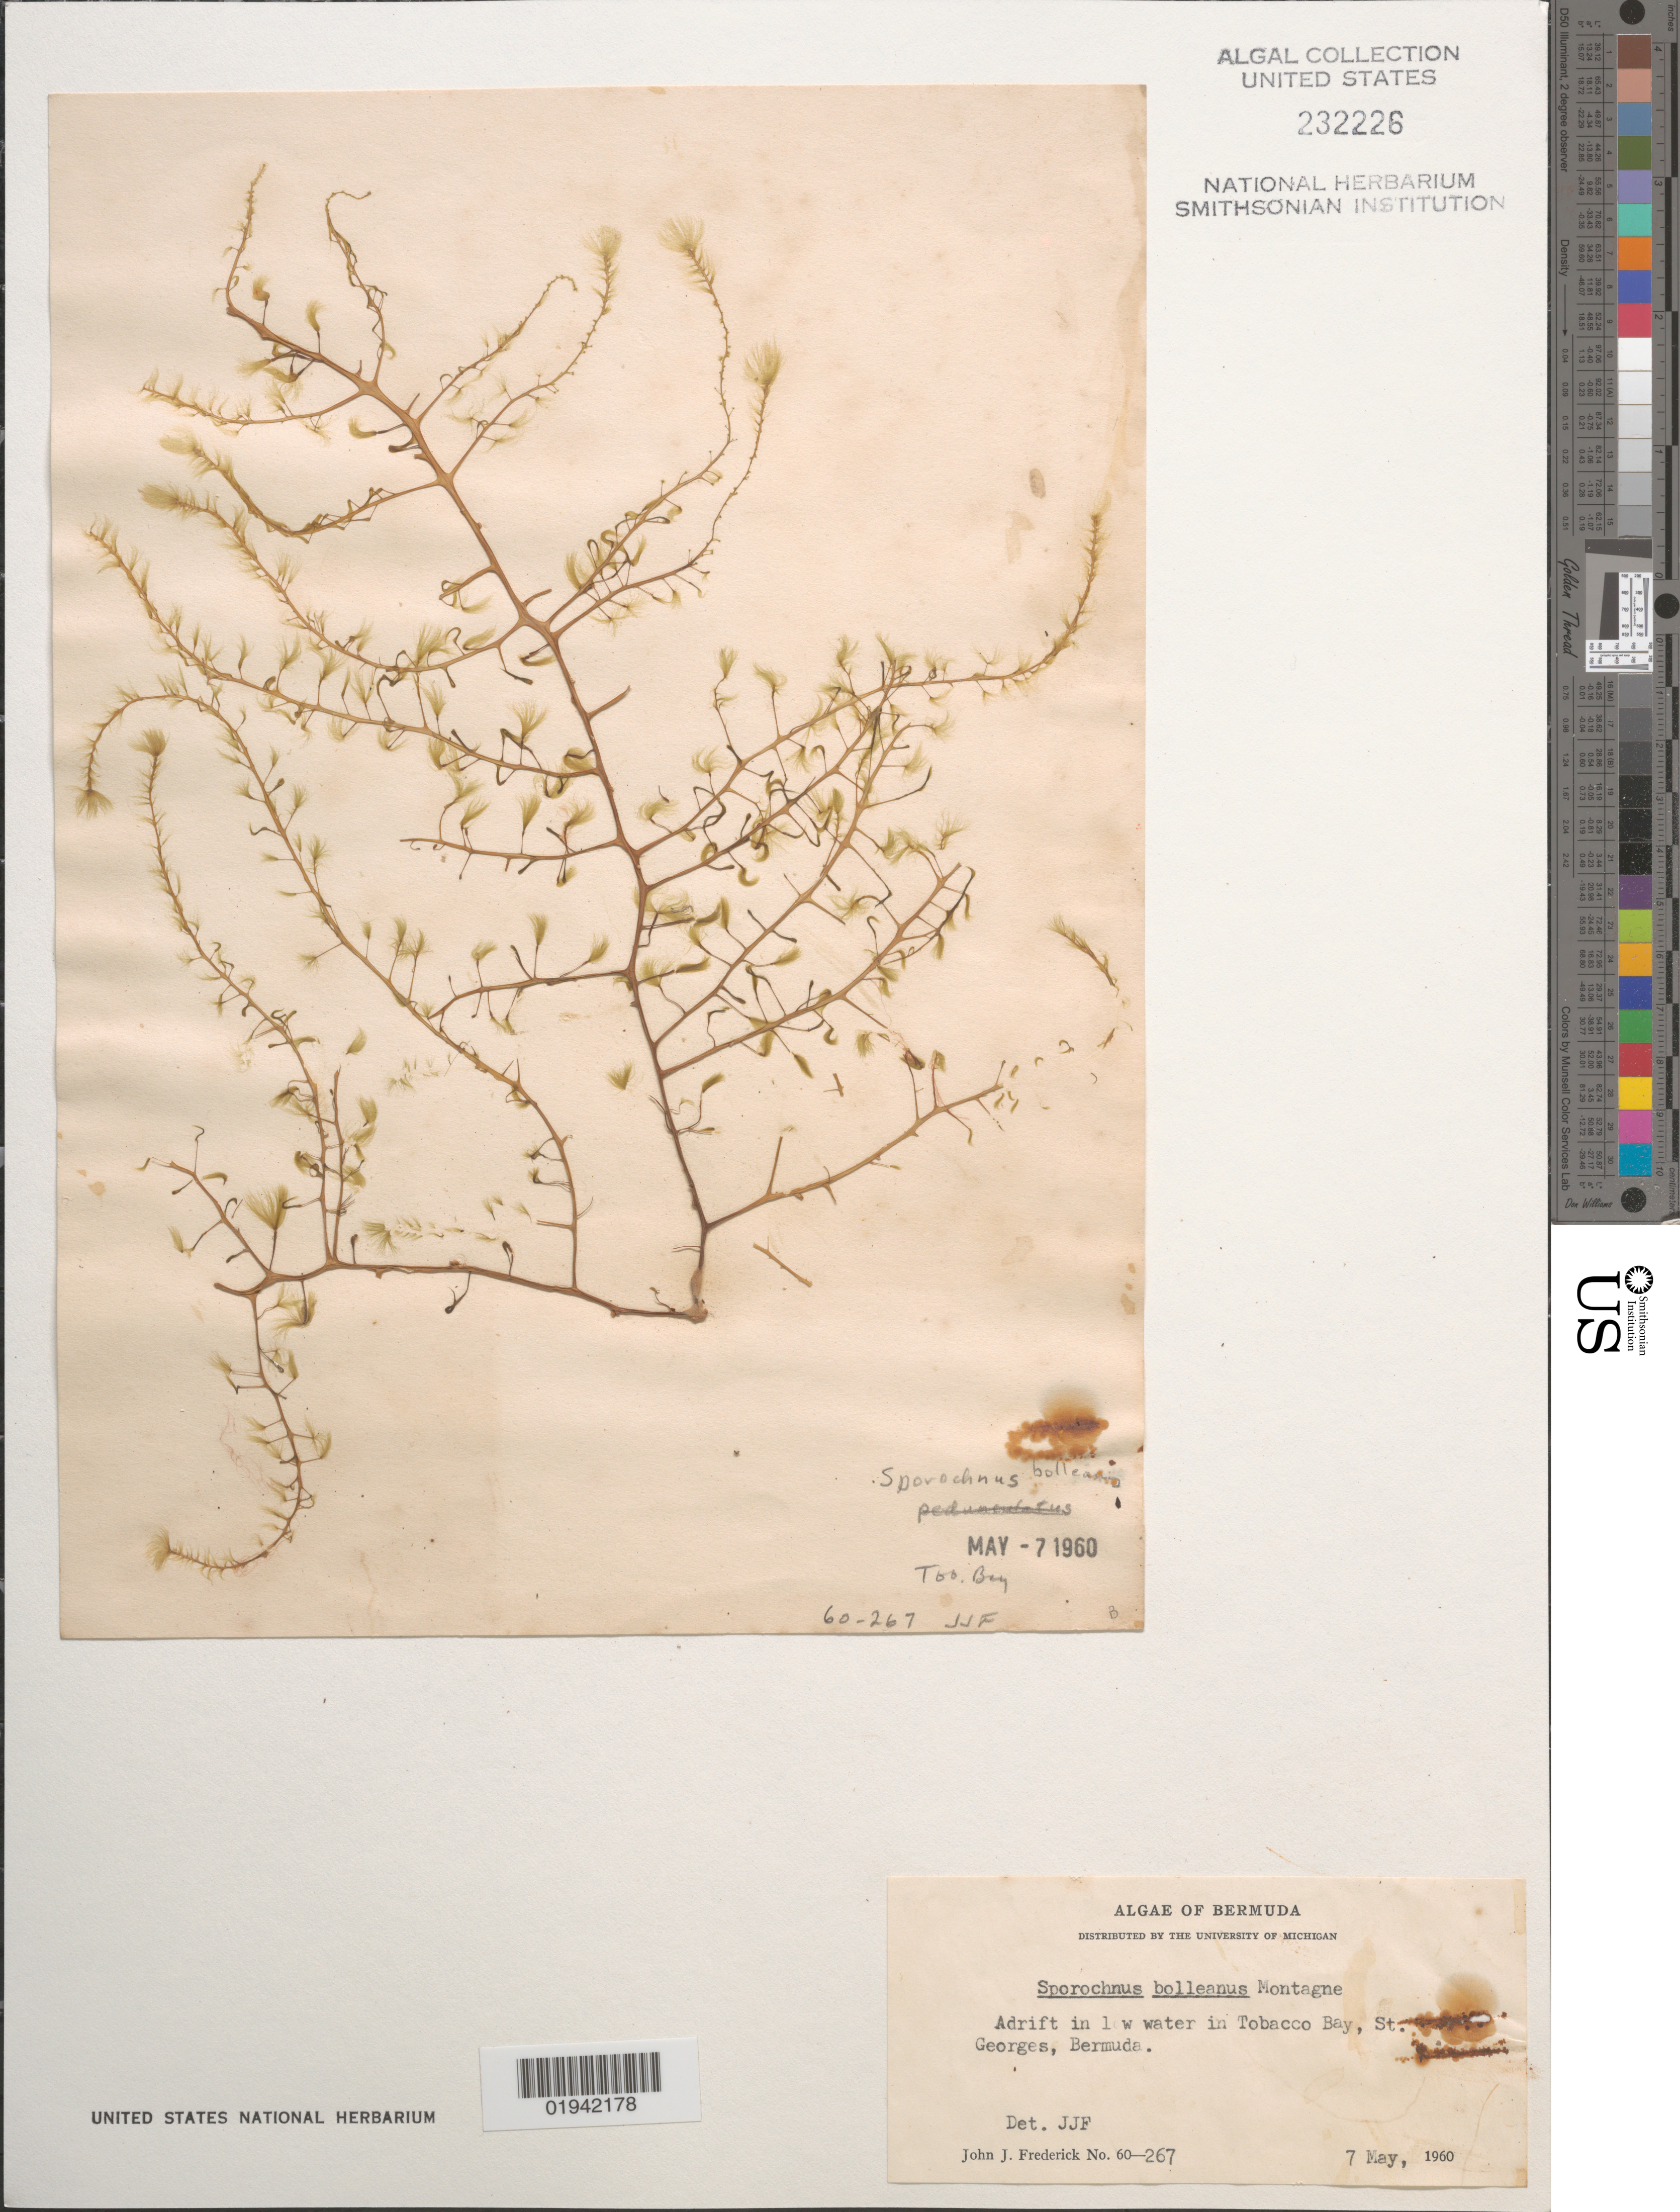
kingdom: Chromista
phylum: Ochrophyta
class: Phaeophyceae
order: Sporochnales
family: Sporochnaceae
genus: Sporochnus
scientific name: Sporochnus bolleanus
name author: Mont.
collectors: J. Frederick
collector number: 60-267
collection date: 1960-05-07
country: Bermuda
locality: Adrift in 1 w water in Tobacco Bay, St. Georges.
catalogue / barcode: US 232226